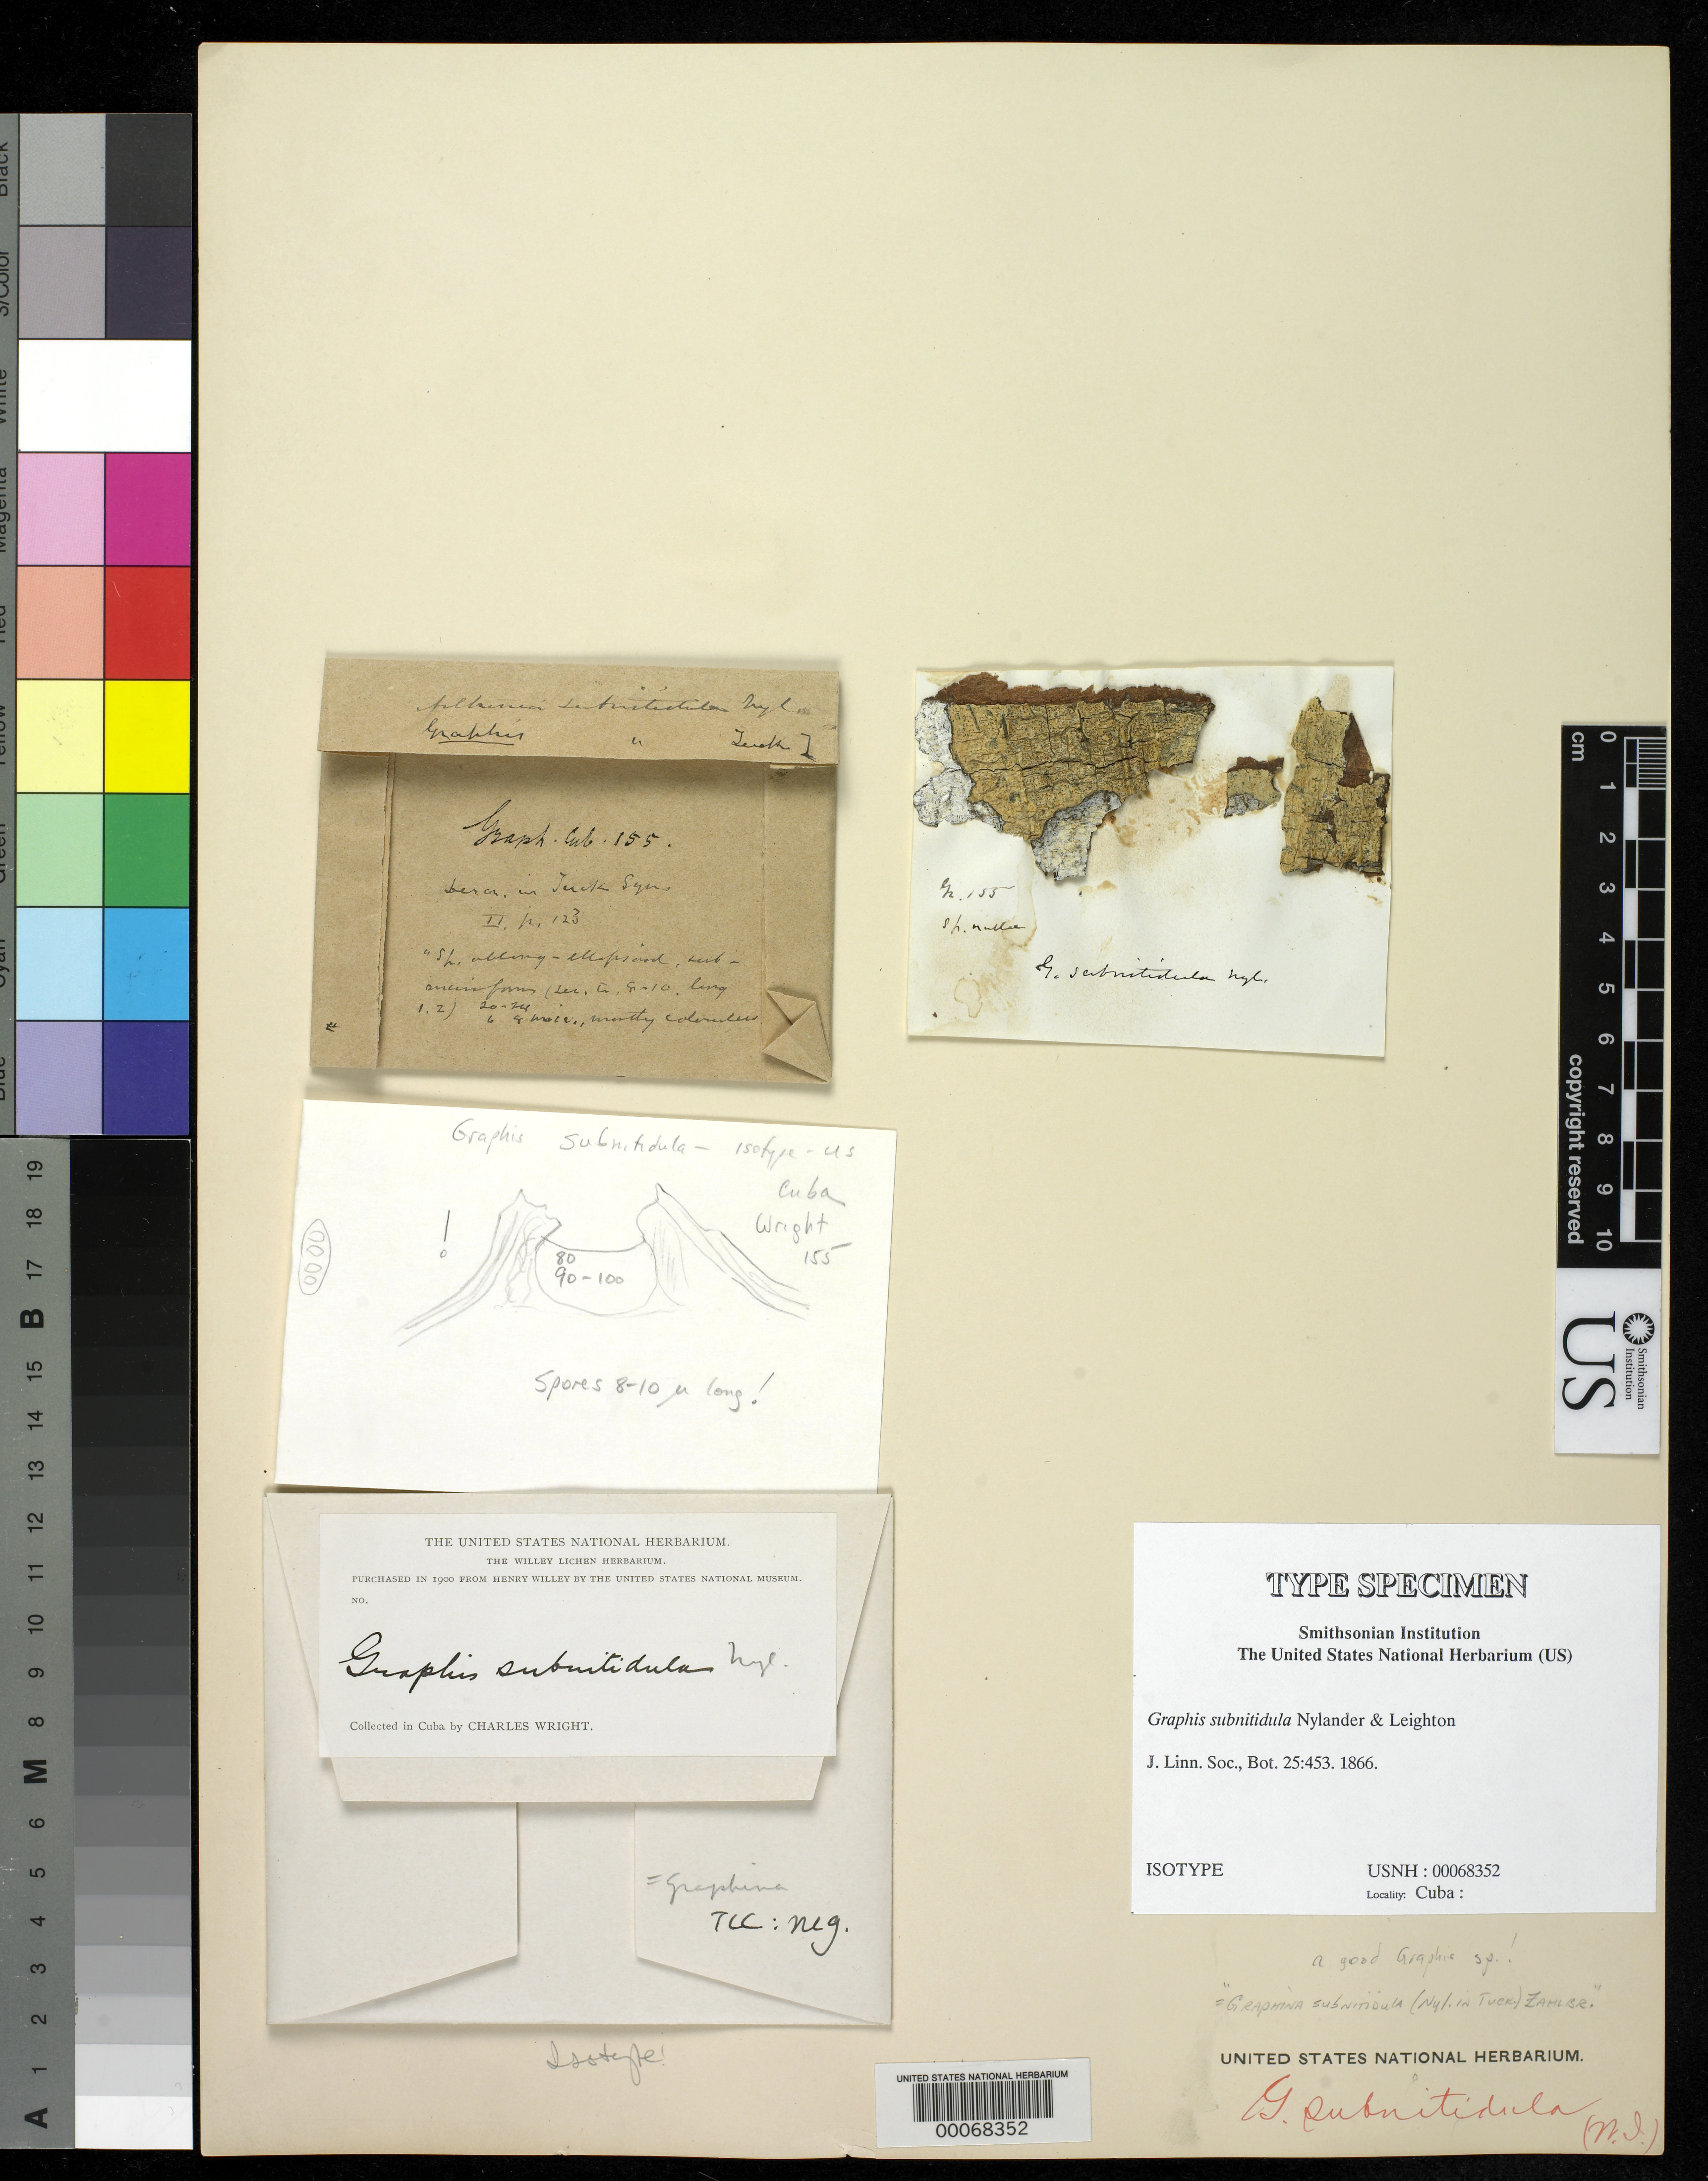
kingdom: Fungi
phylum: Ascomycota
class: Lecanoromycetes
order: Ostropales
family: Graphidaceae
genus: Graphis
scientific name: Graphis subnitida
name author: Nyl. ex Leighton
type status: Possible Type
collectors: C. Wright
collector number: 155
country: Cuba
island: Greater Antilles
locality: San Carlos.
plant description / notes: This cannot be a type of Graphis subnitida Nyl. ex Leighton (as originally in our database); compare to Graphis subnitidula Nyl.